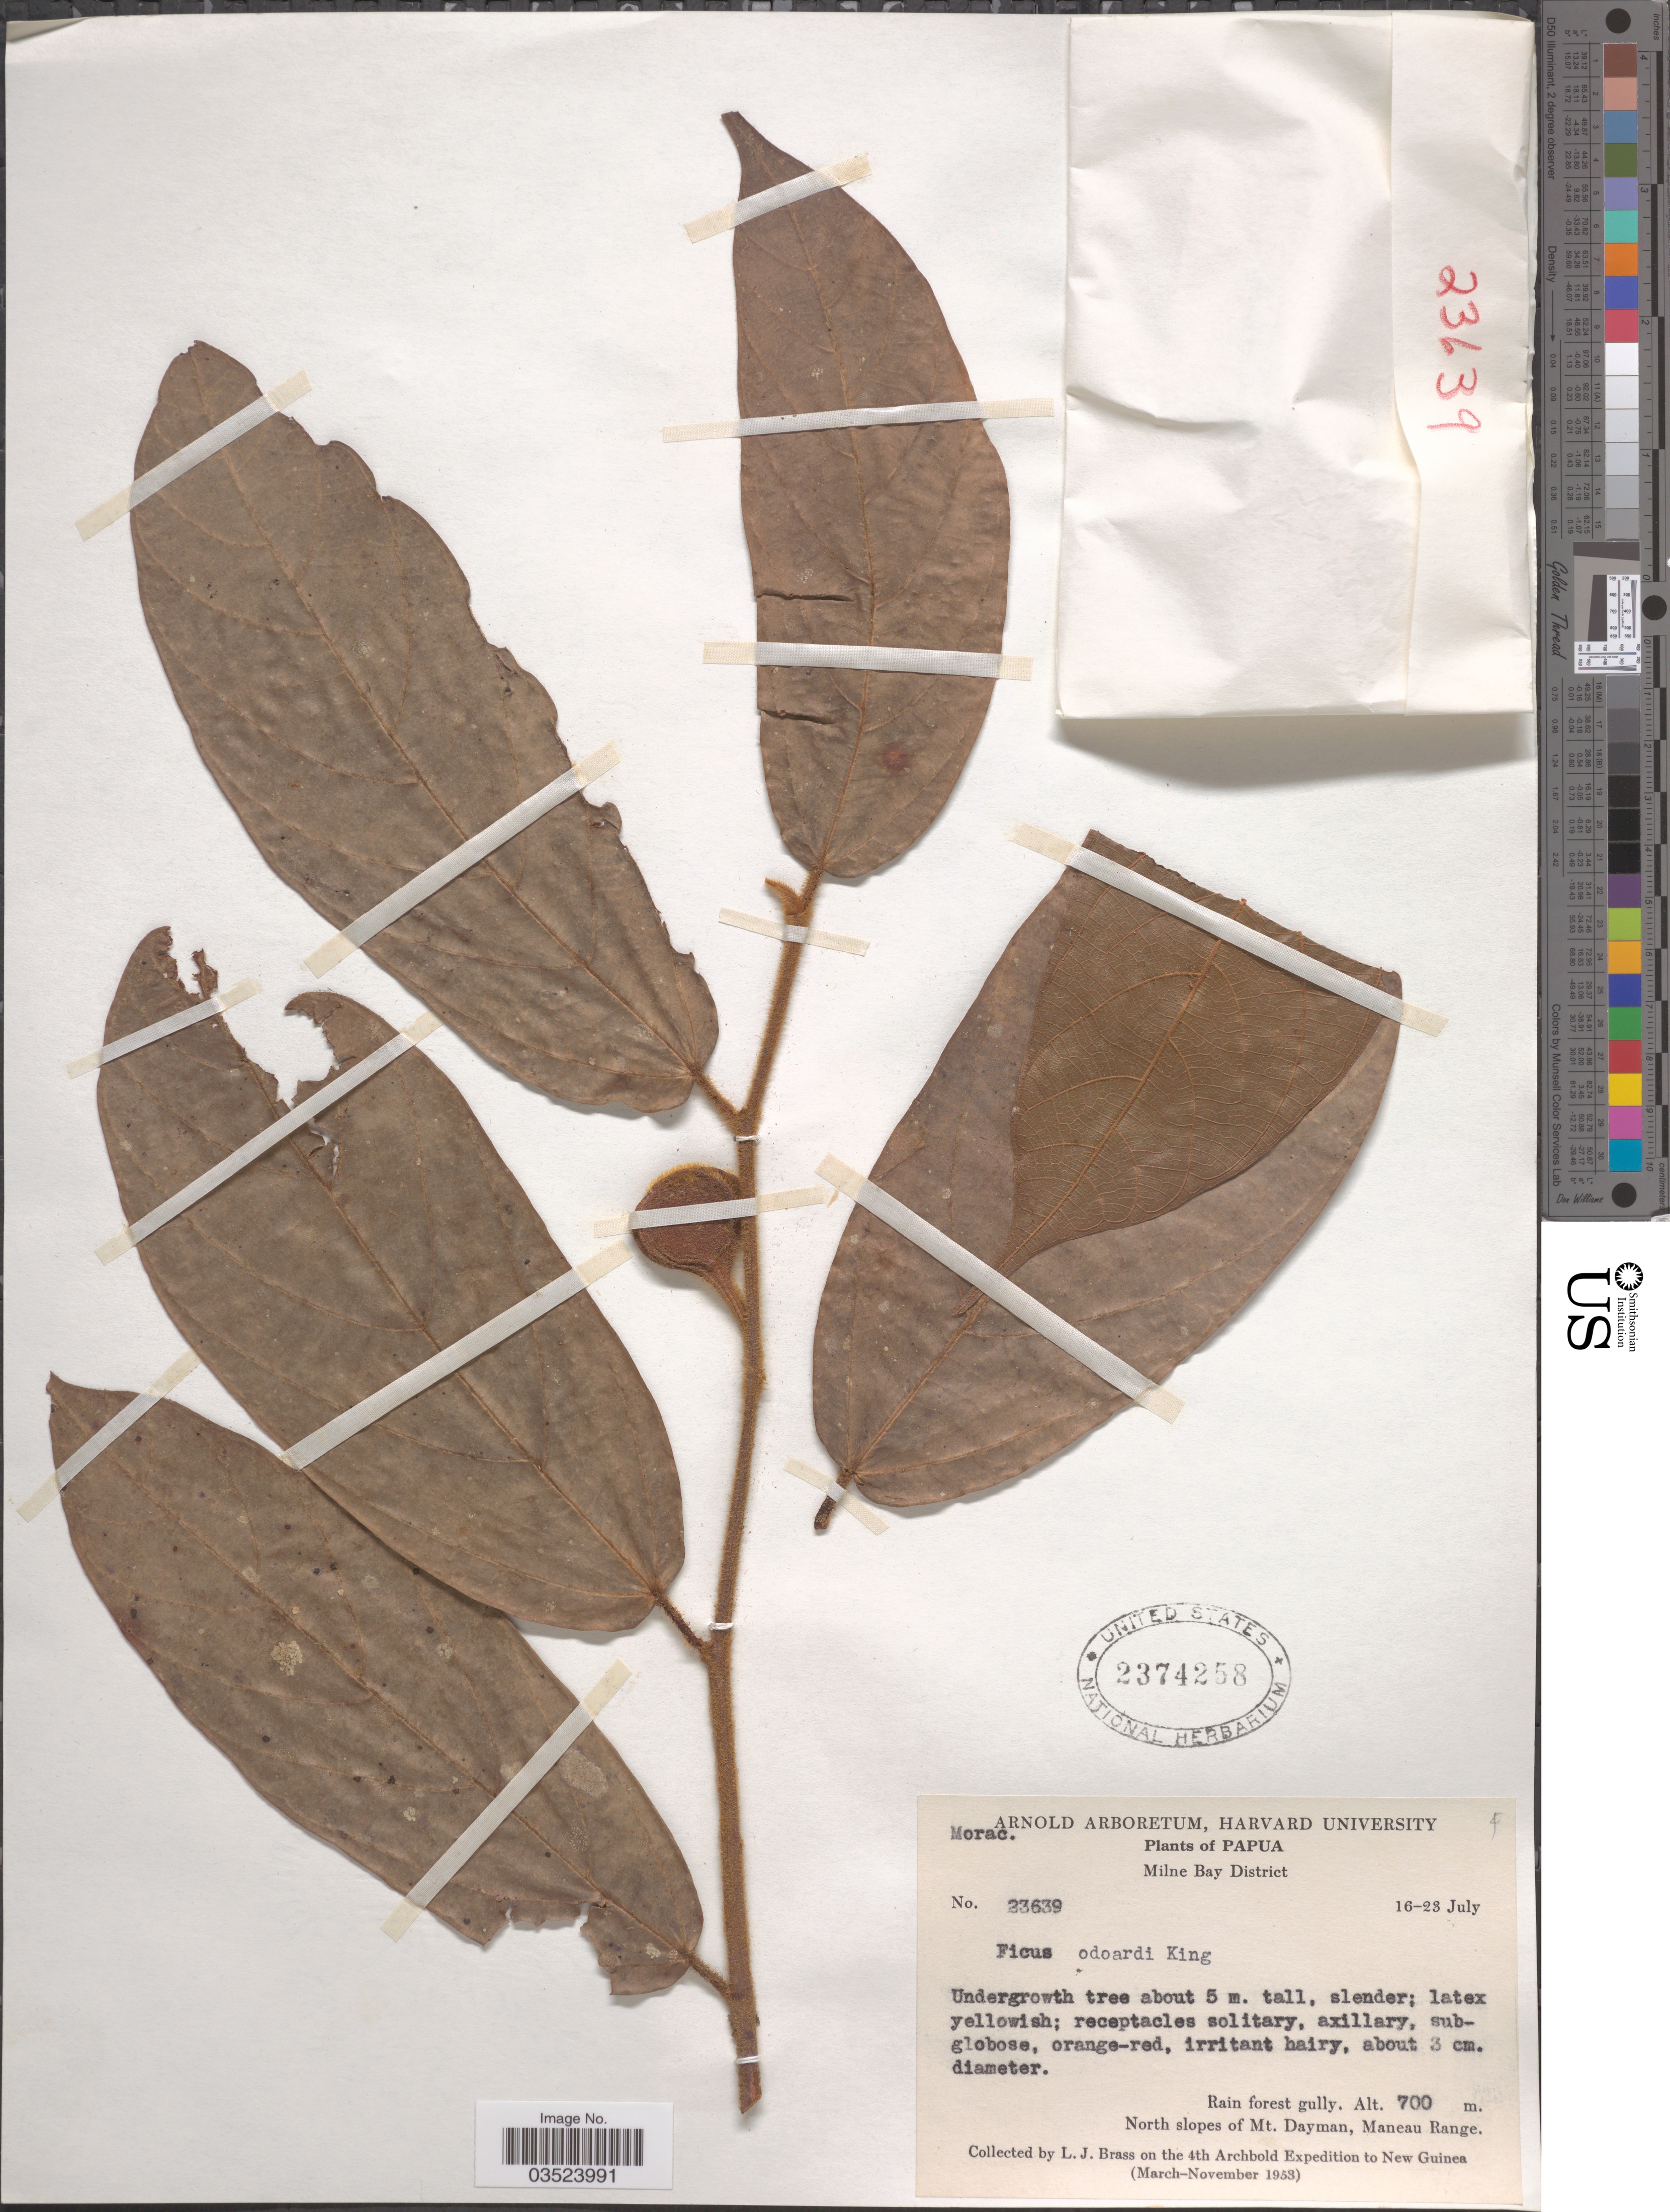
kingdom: Plantae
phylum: Tracheophyta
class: Magnoliopsida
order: Rosales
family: Moraceae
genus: Ficus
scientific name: Ficus odoardii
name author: King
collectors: L. J. Brass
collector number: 23639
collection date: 1953-07-16/1953-07-23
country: Papua New Guinea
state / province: Milne Bay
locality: Papua. Milne Bay District. North slopes of Mt. Dayman, Maneau Range.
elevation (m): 700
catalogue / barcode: US 2374258